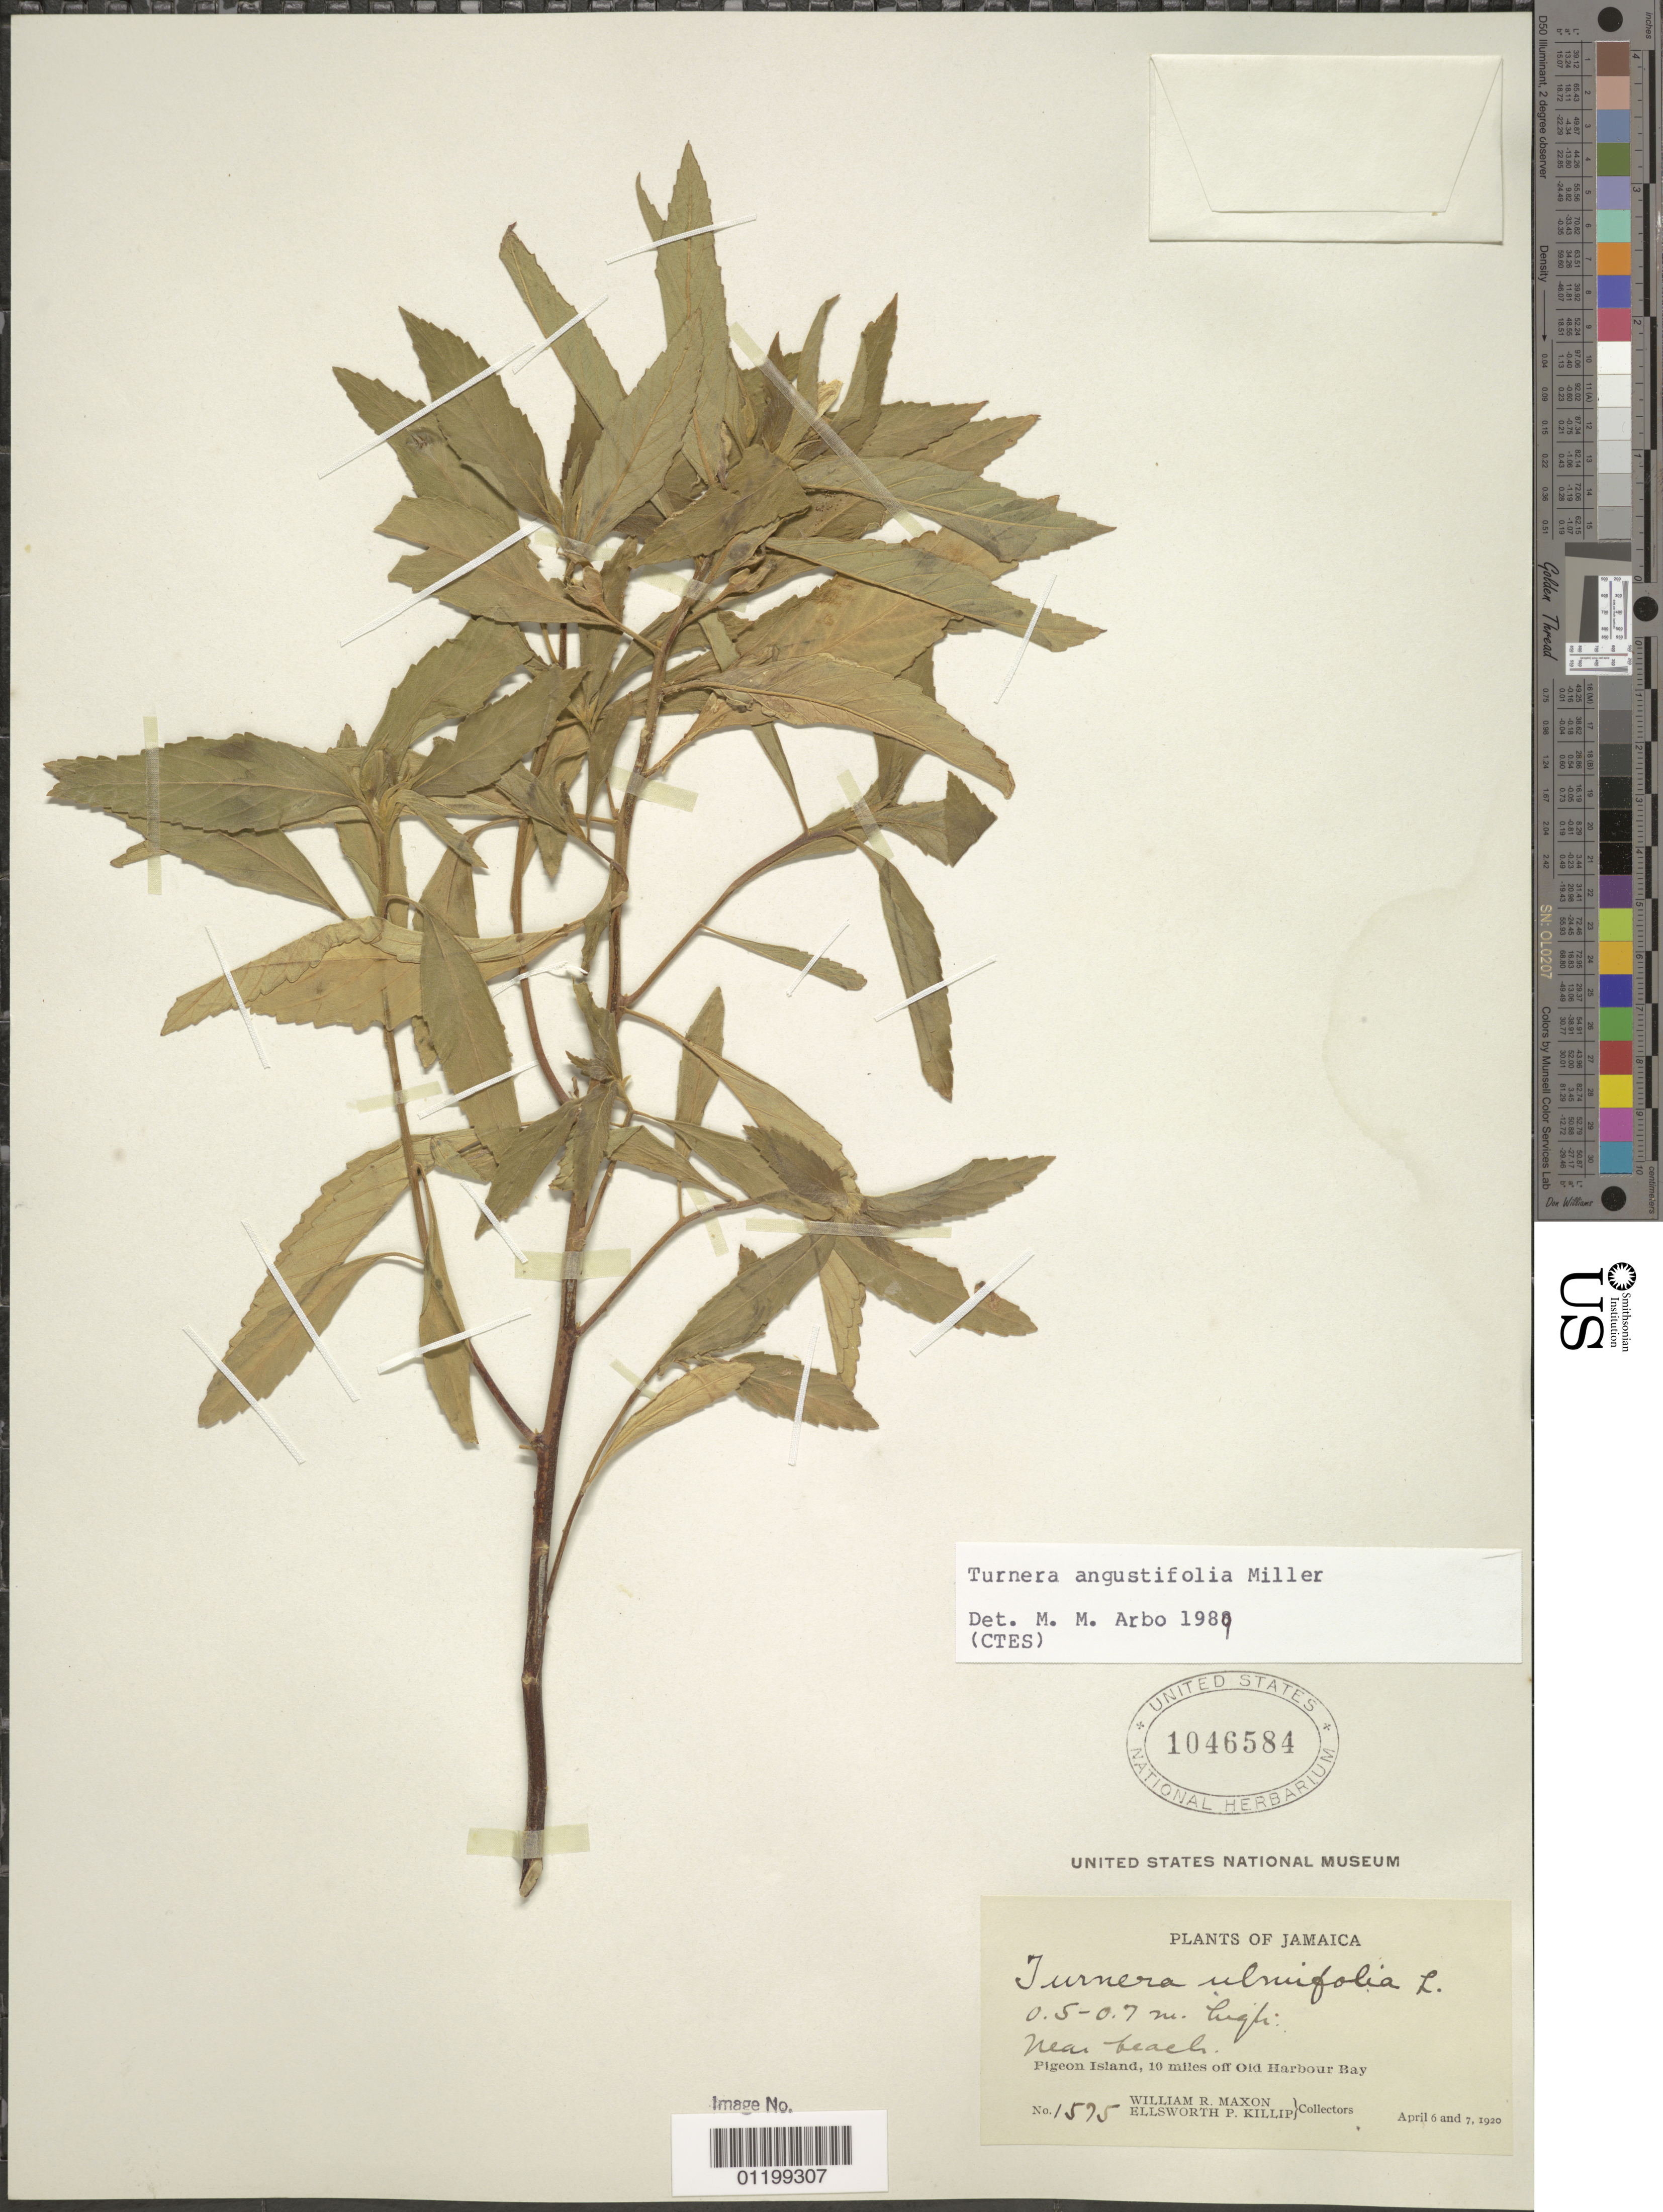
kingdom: Plantae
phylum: Tracheophyta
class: Magnoliopsida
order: Malpighiales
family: Turneraceae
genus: Turnera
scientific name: Turnera angustifolia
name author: Mill.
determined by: Arbo, M. M.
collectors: W. R. Maxon & E. P. Killip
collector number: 1575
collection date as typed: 06 Apr 1920 to 07 Apr 1920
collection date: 1920-04-06/1920-04-07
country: Jamaica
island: Jamaica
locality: Pigeon Island, 10 m off Old Harbour Bay.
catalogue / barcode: US 1046584